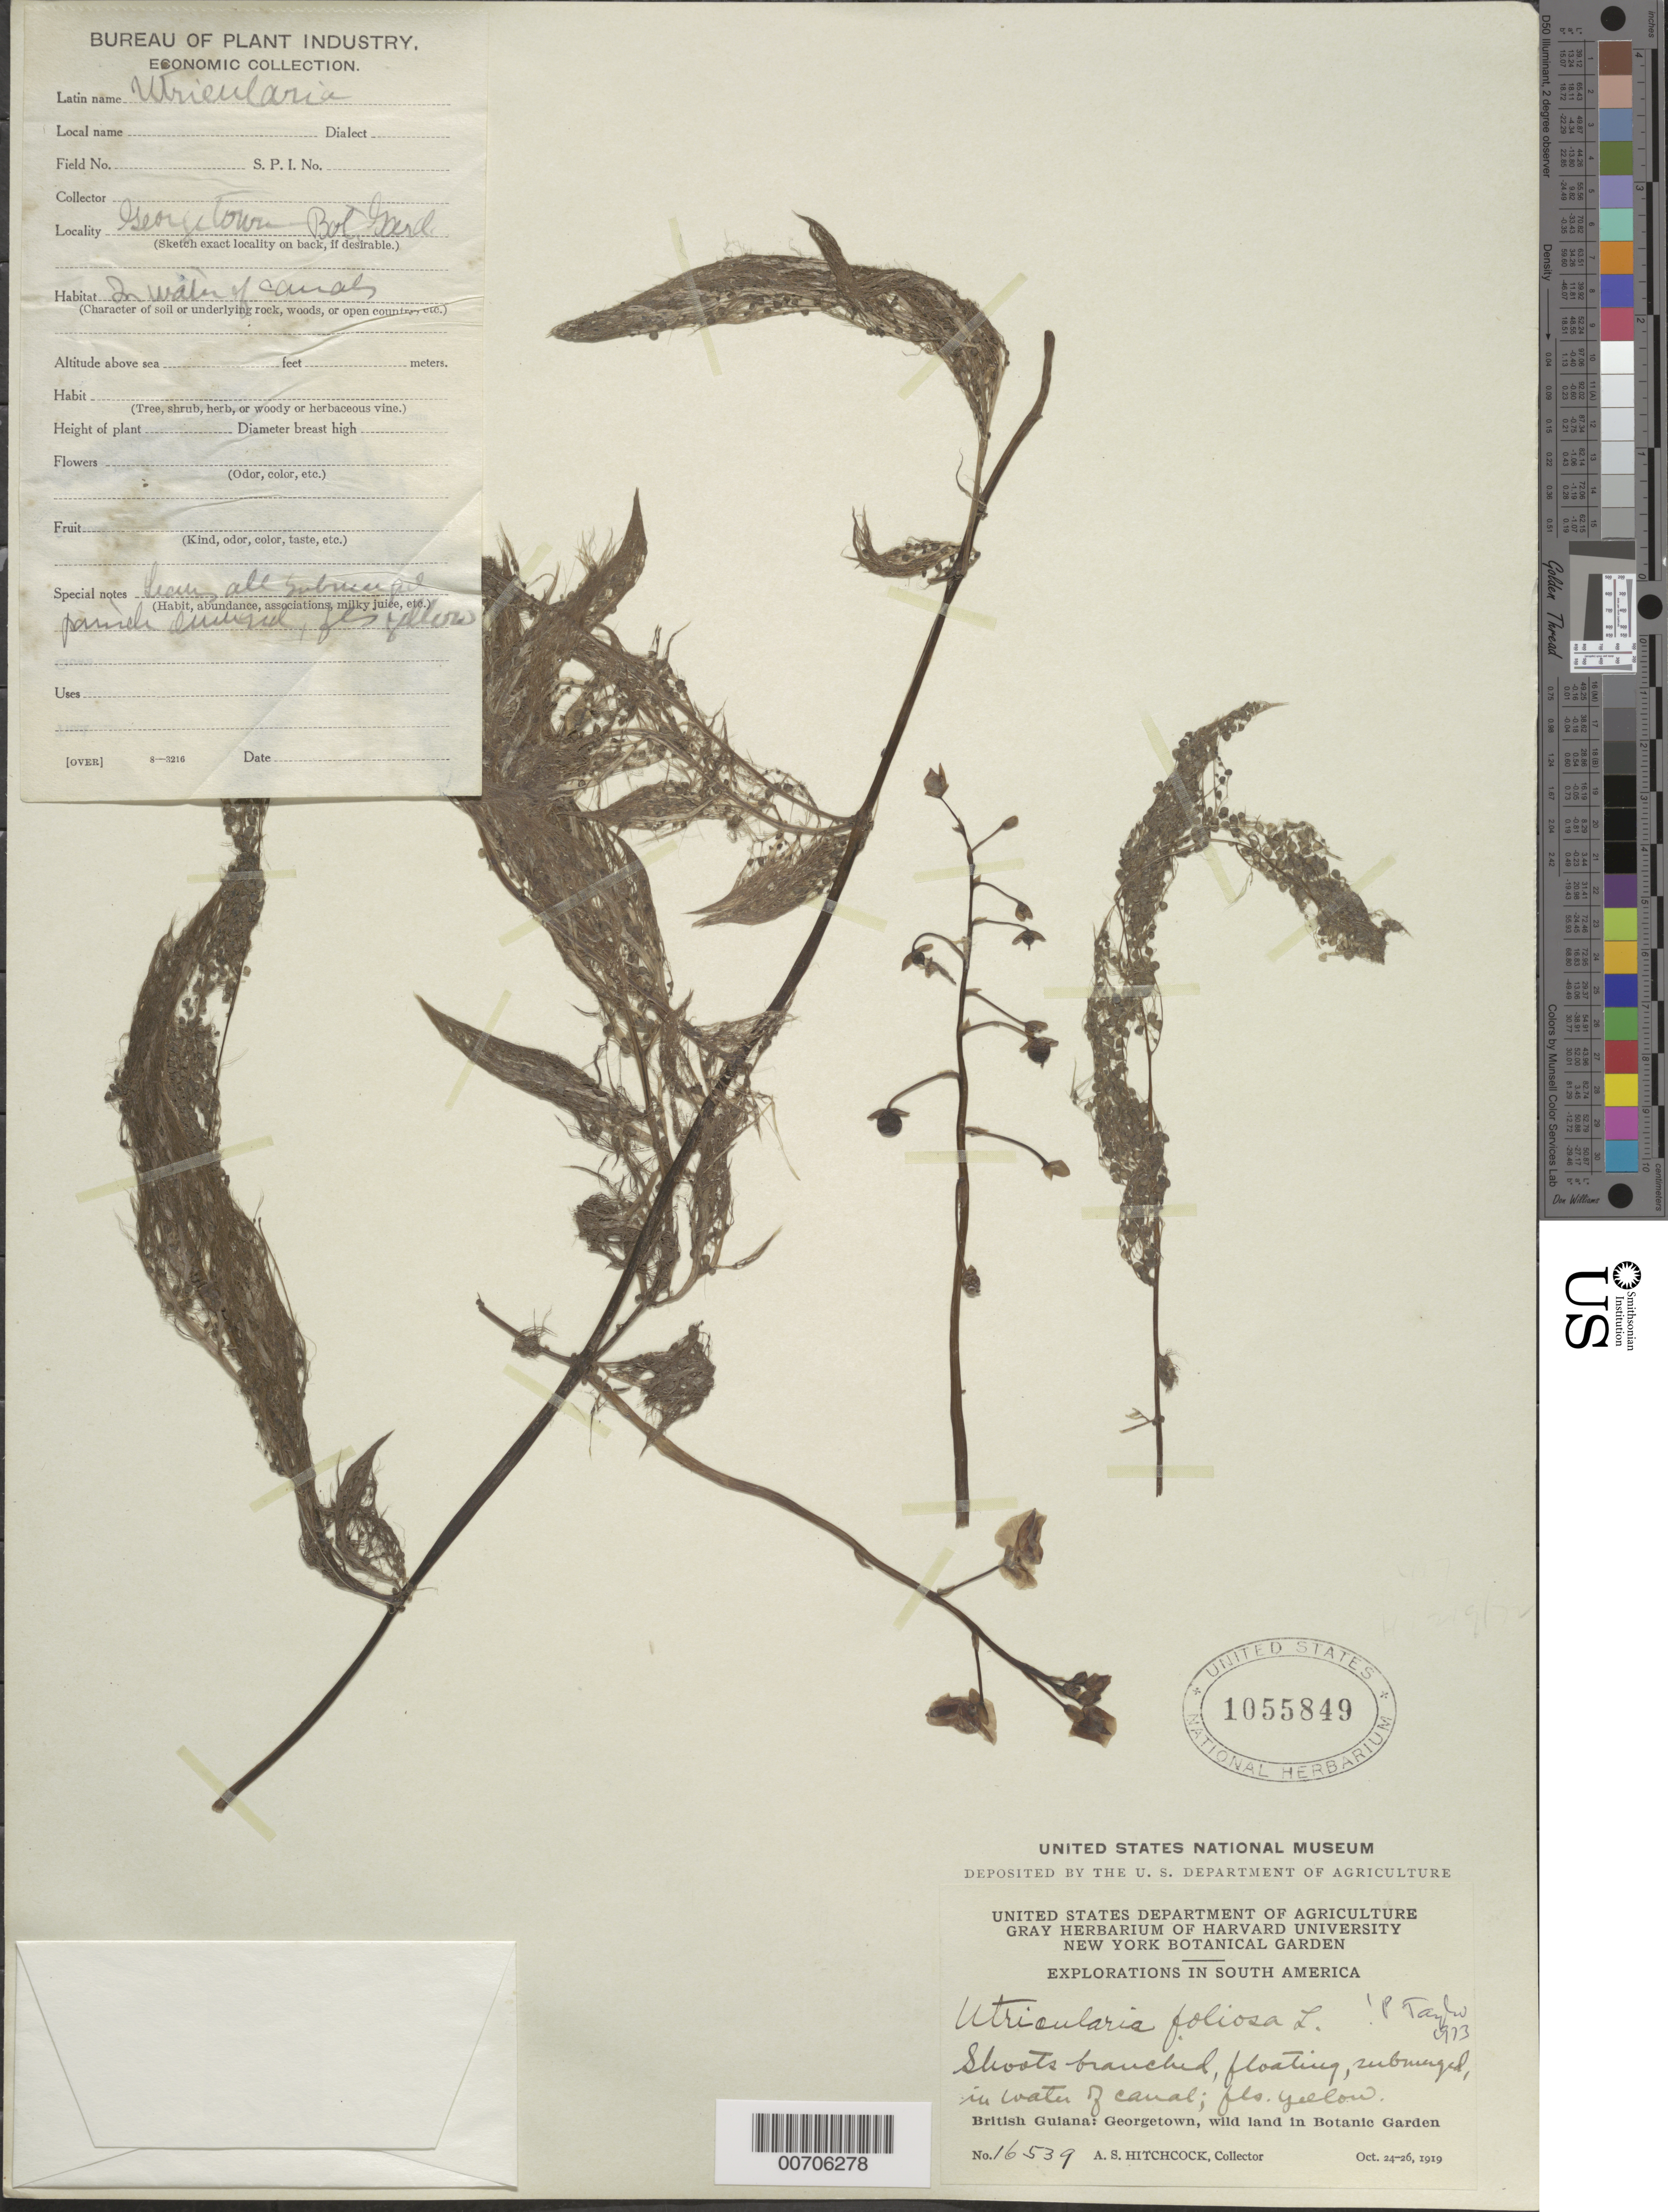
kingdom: Plantae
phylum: Tracheophyta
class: Magnoliopsida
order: Lamiales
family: Lentibulariaceae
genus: Utricularia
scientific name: Utricularia foliosa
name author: L.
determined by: Taylor, P.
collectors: A. S. Hitchcock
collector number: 16539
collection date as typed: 24-Oct-19 to 26-Oct-19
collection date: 1919-10-24/1919-10-26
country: Guyana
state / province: Demerara-Mahaica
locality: Georgetown, wild land in Botanic Garden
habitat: In water of canal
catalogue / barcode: US 1055849